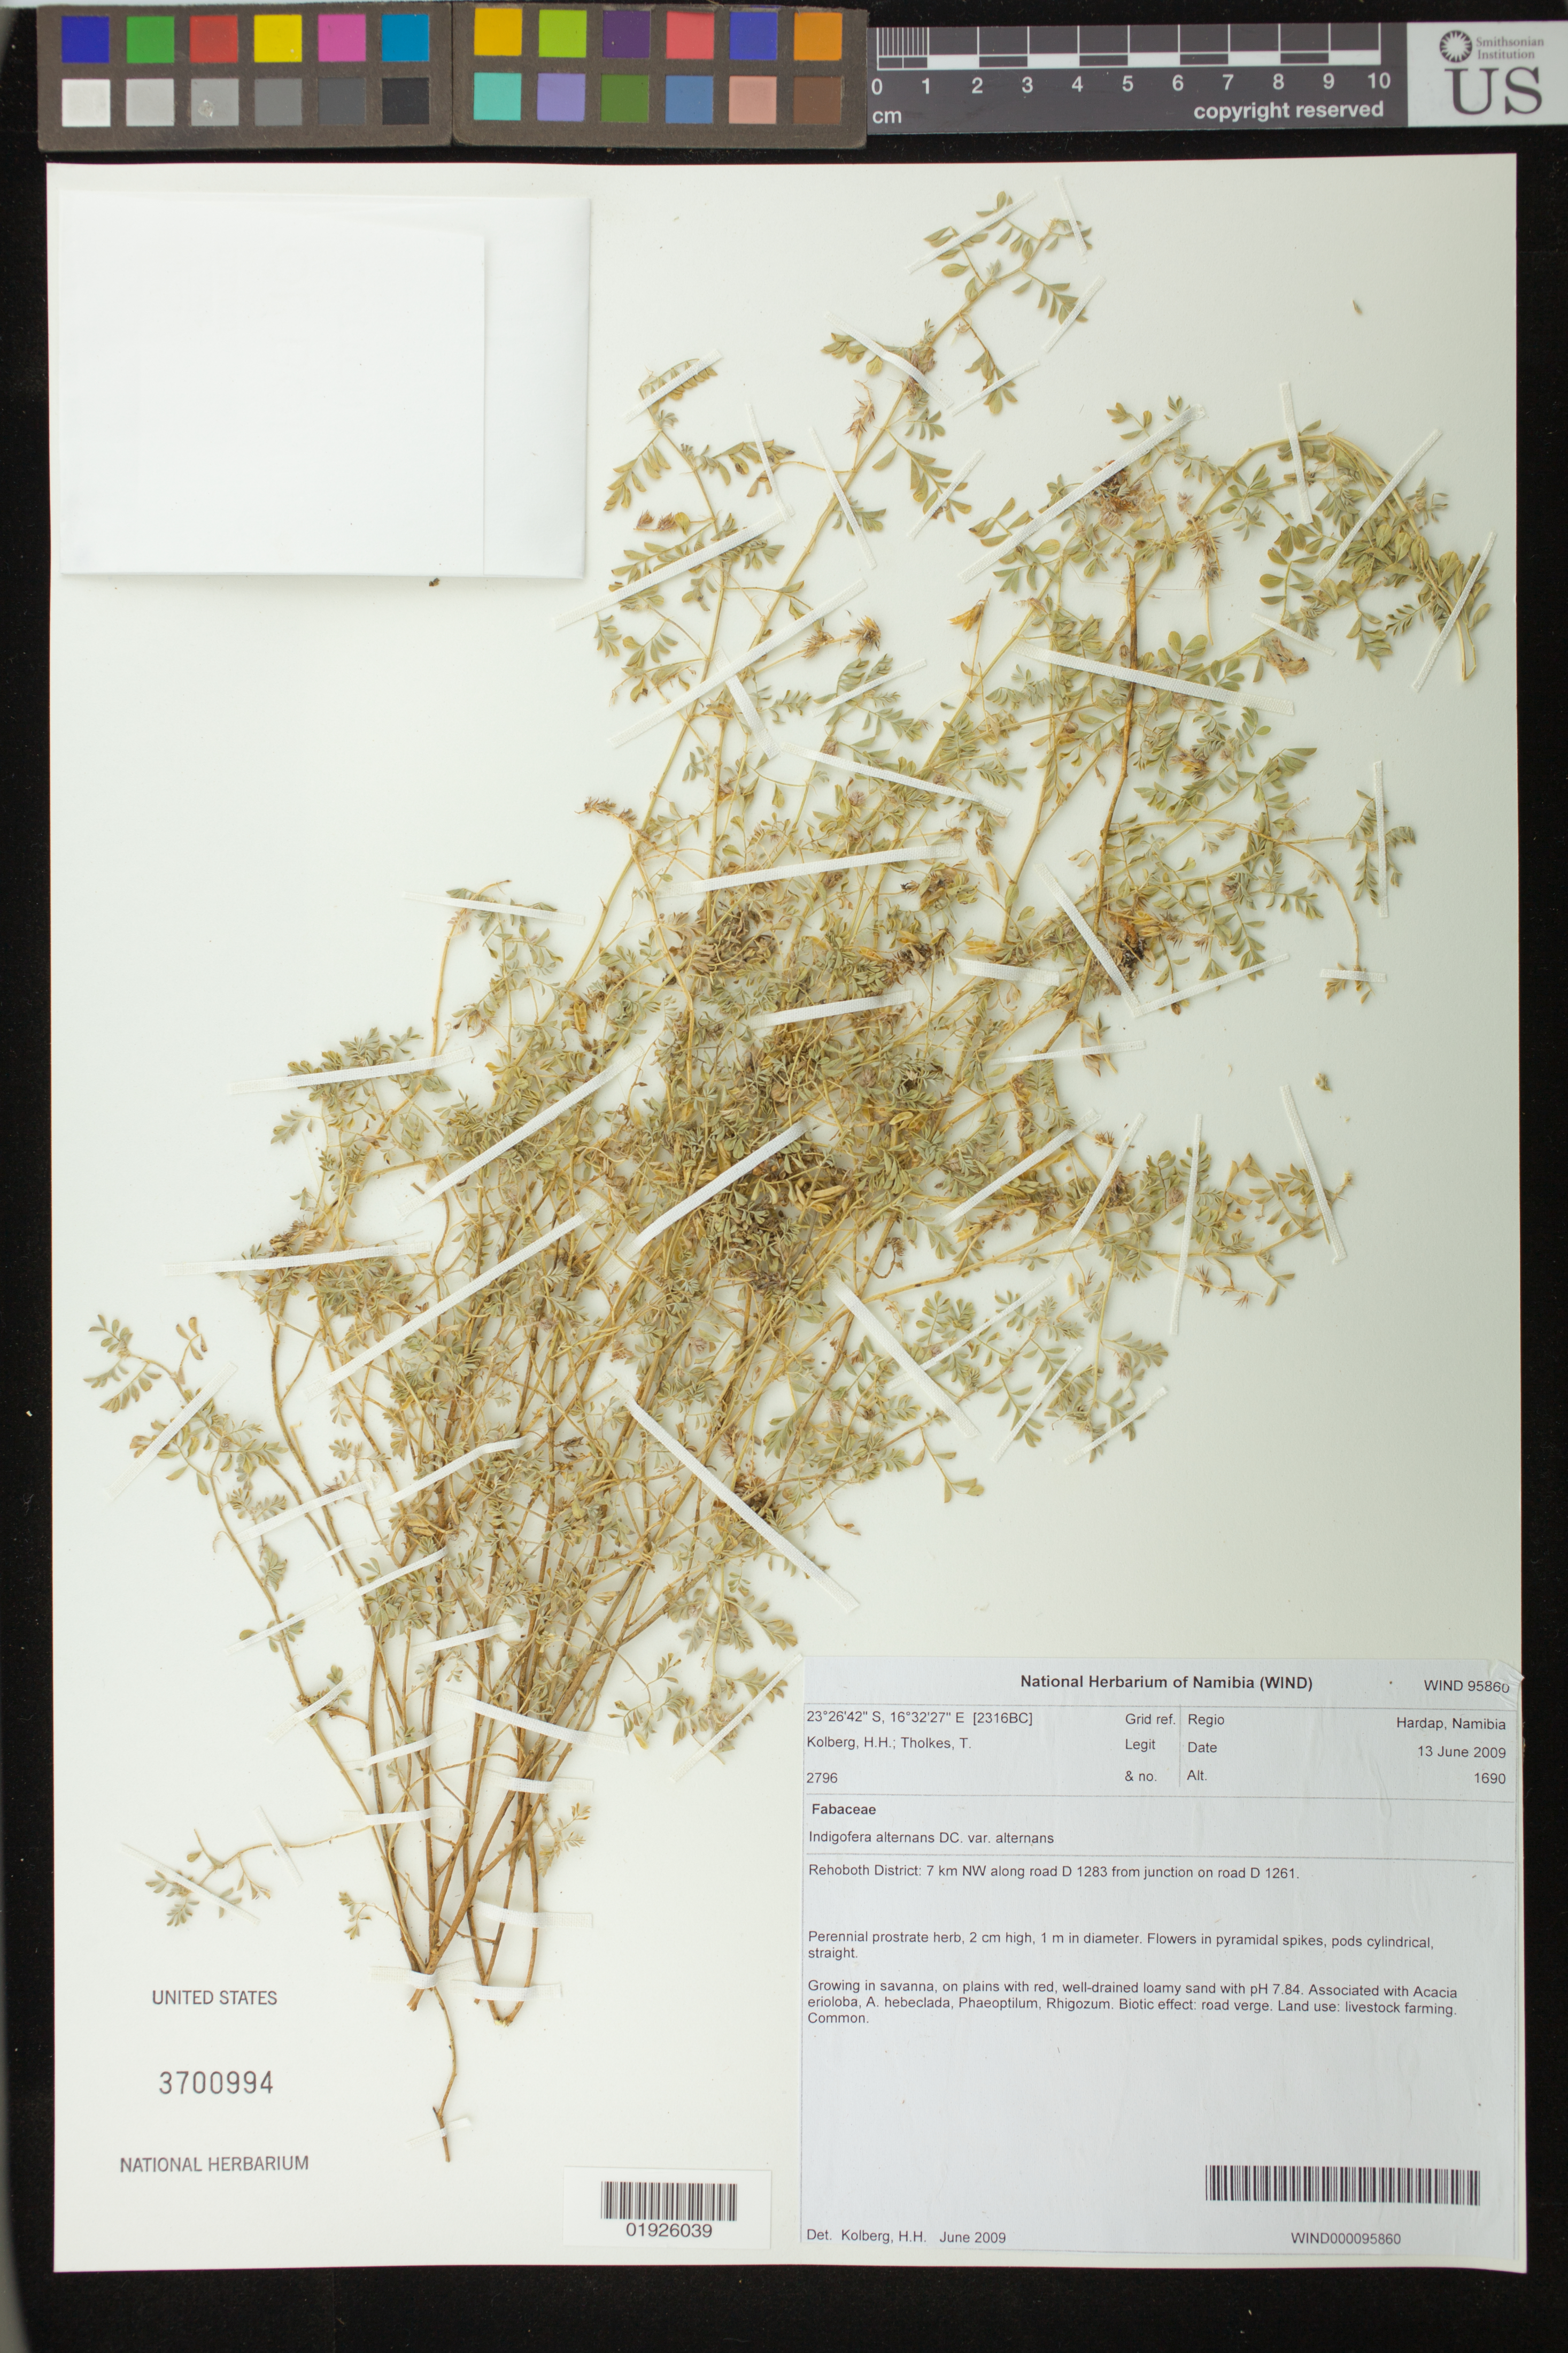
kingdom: Plantae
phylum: Tracheophyta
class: Magnoliopsida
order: Fabales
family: Fabaceae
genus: Indigofera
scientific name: Indigofera alternans var. alternans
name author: DC.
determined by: Kolberg, H. H.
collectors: H. H. Kolberg & T. Tholkes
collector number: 2796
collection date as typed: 13 June 2009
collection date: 2009-06-13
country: Namibia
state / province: Hardap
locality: Rehoboth District: 7 km NW along road D 1283 from junction on road D 1261.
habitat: Growing in savanna, on plains with red, well-drained loamy sand with pH 7.84.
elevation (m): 1690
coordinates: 23 26 42 S, 16 32 27 E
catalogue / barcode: US 3700994